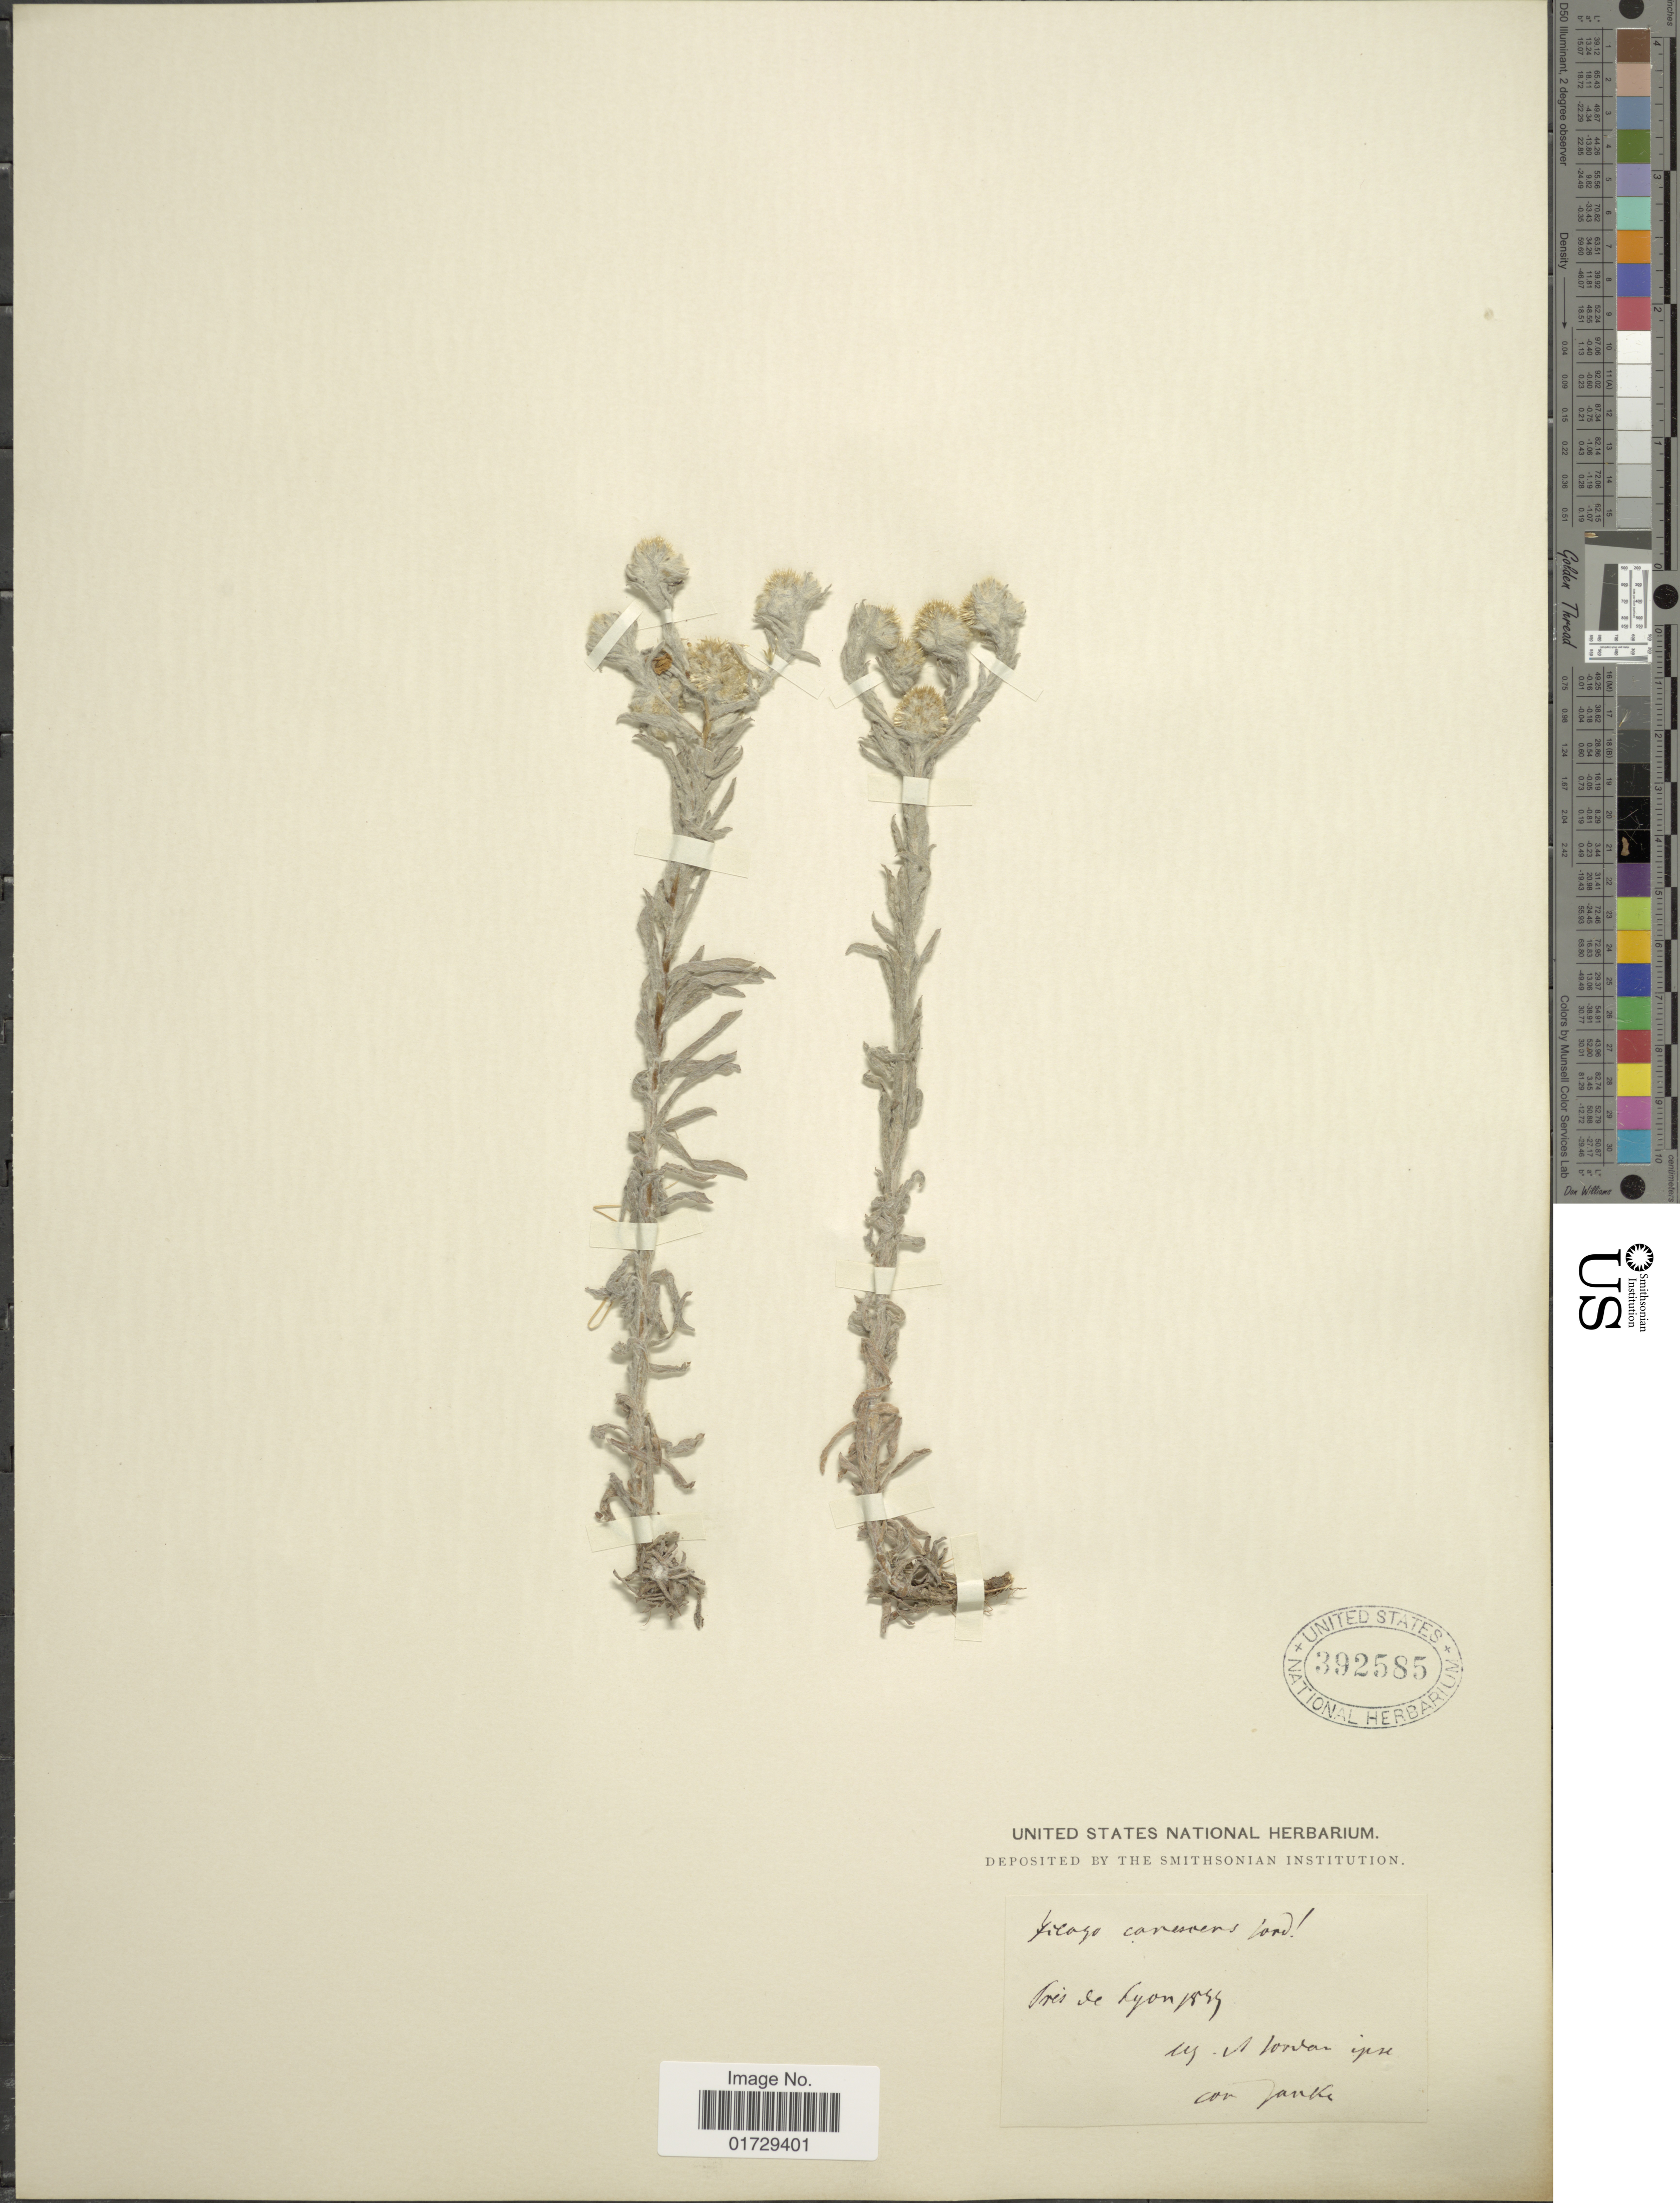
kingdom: Plantae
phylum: Tracheophyta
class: Magnoliopsida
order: Asterales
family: Asteraceae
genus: Filago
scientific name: Filago canescens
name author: G.E. Sm. ex Bab.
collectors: Collector illegible & Janke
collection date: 1859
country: France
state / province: Auvergne-Rhône-Alpes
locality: Pres de Lyon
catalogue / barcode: US 392585